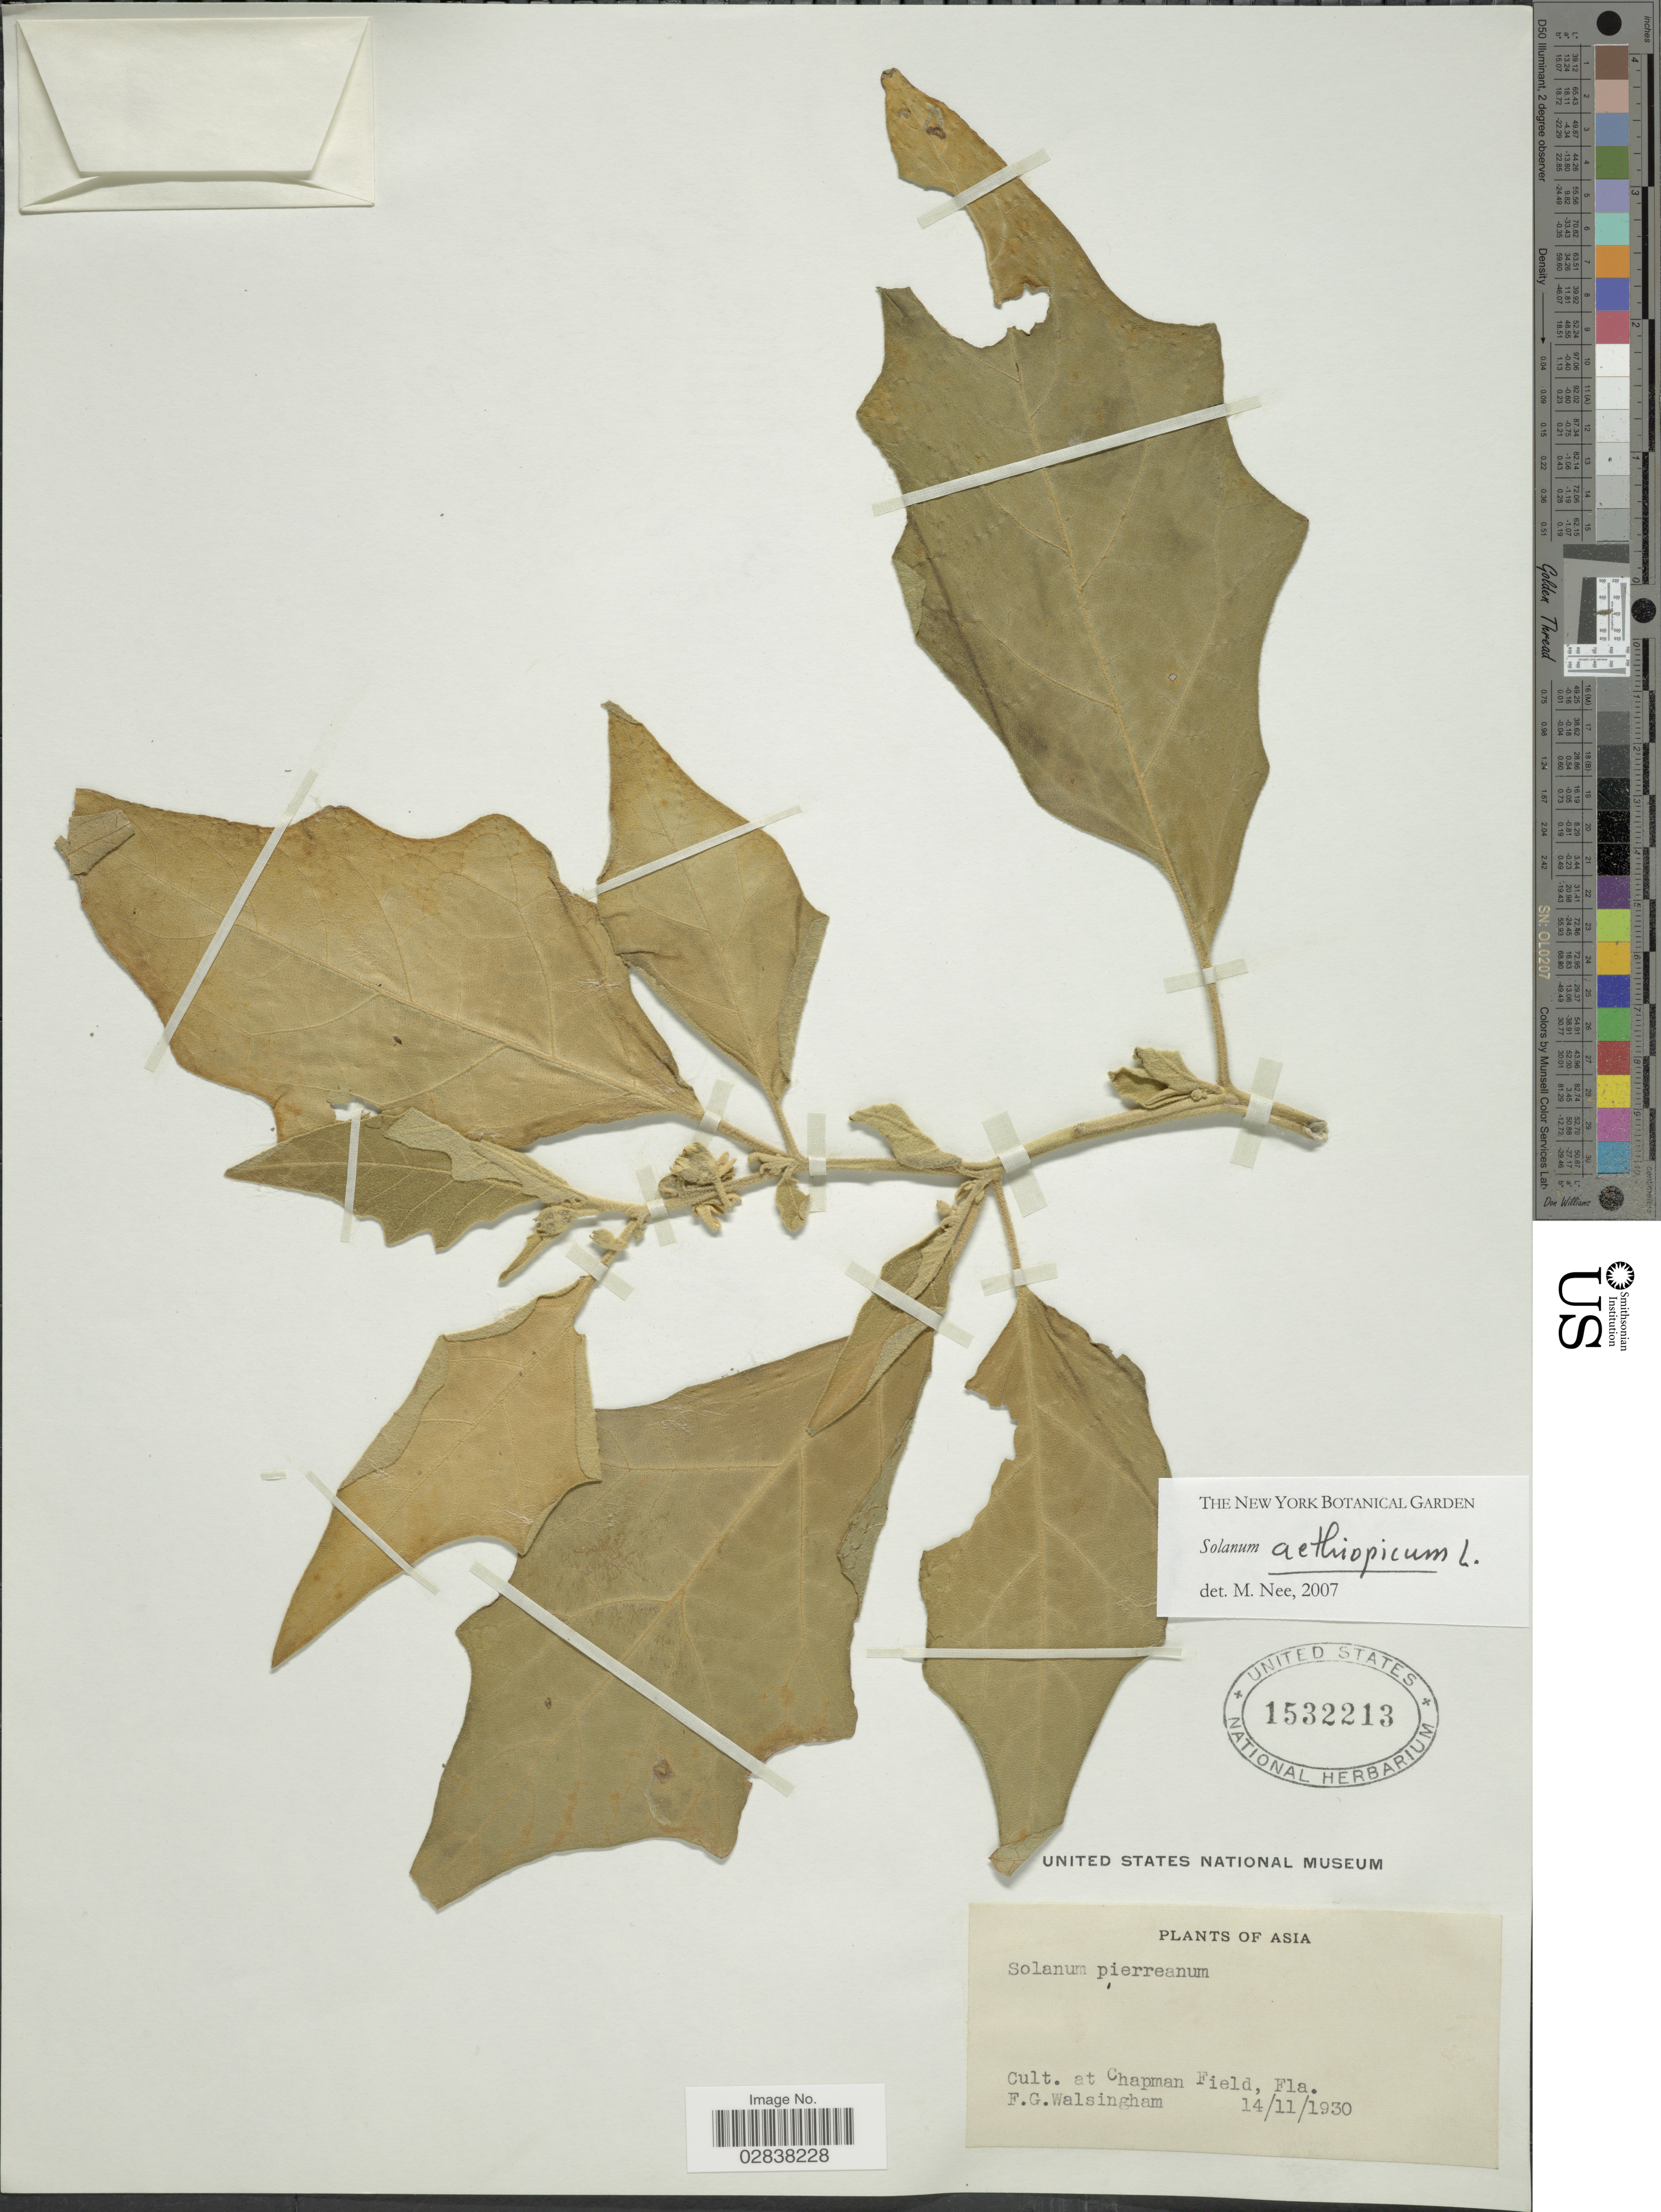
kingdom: Plantae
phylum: Tracheophyta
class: Magnoliopsida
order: Solanales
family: Solanaceae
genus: Solanum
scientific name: Solanum aethiopicum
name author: L.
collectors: F. Walsingham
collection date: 1930-11-14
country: United States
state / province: Florida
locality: Cult. at Chapman Field.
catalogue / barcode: US 1532213